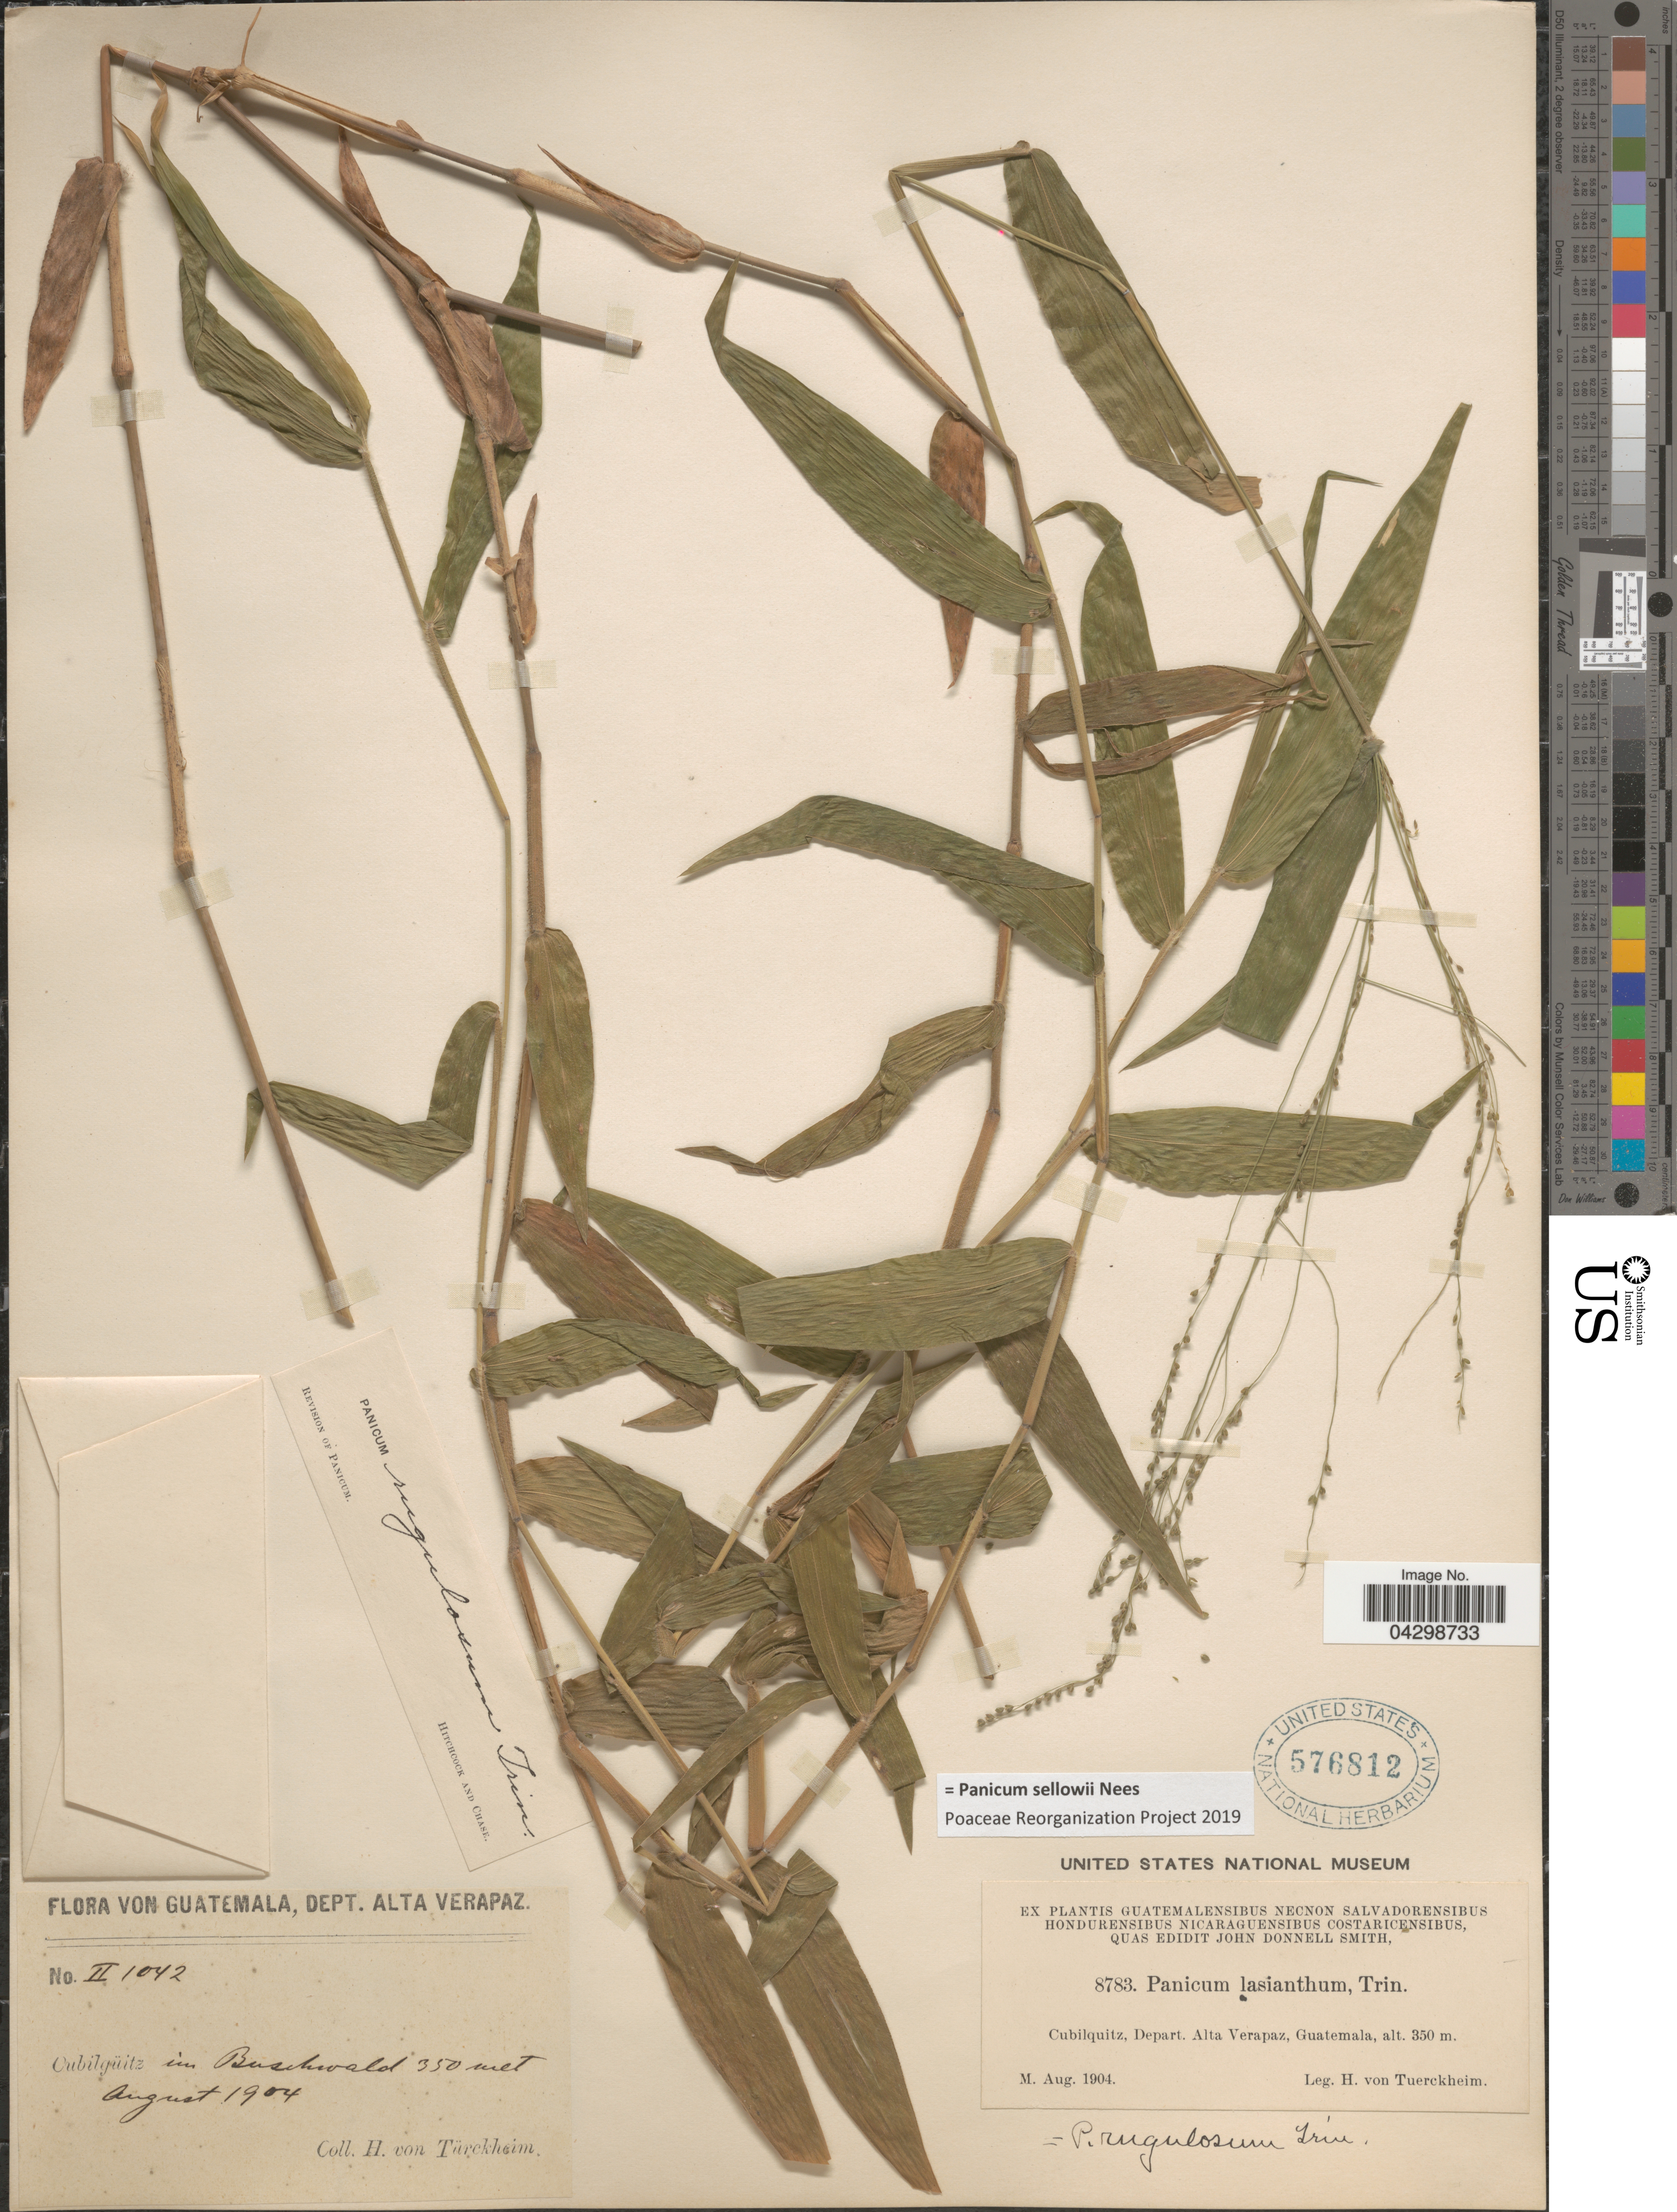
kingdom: Plantae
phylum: Tracheophyta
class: Liliopsida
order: Poales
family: Poaceae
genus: Panicum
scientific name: Panicum sellowii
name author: Nees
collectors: H. von Tuerckheim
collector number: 8783/II1042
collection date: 1904-08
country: Guatemala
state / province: Alta Verapaz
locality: Depart. Alta Verapaz. Cubilqüitz.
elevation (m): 350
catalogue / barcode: US 576812